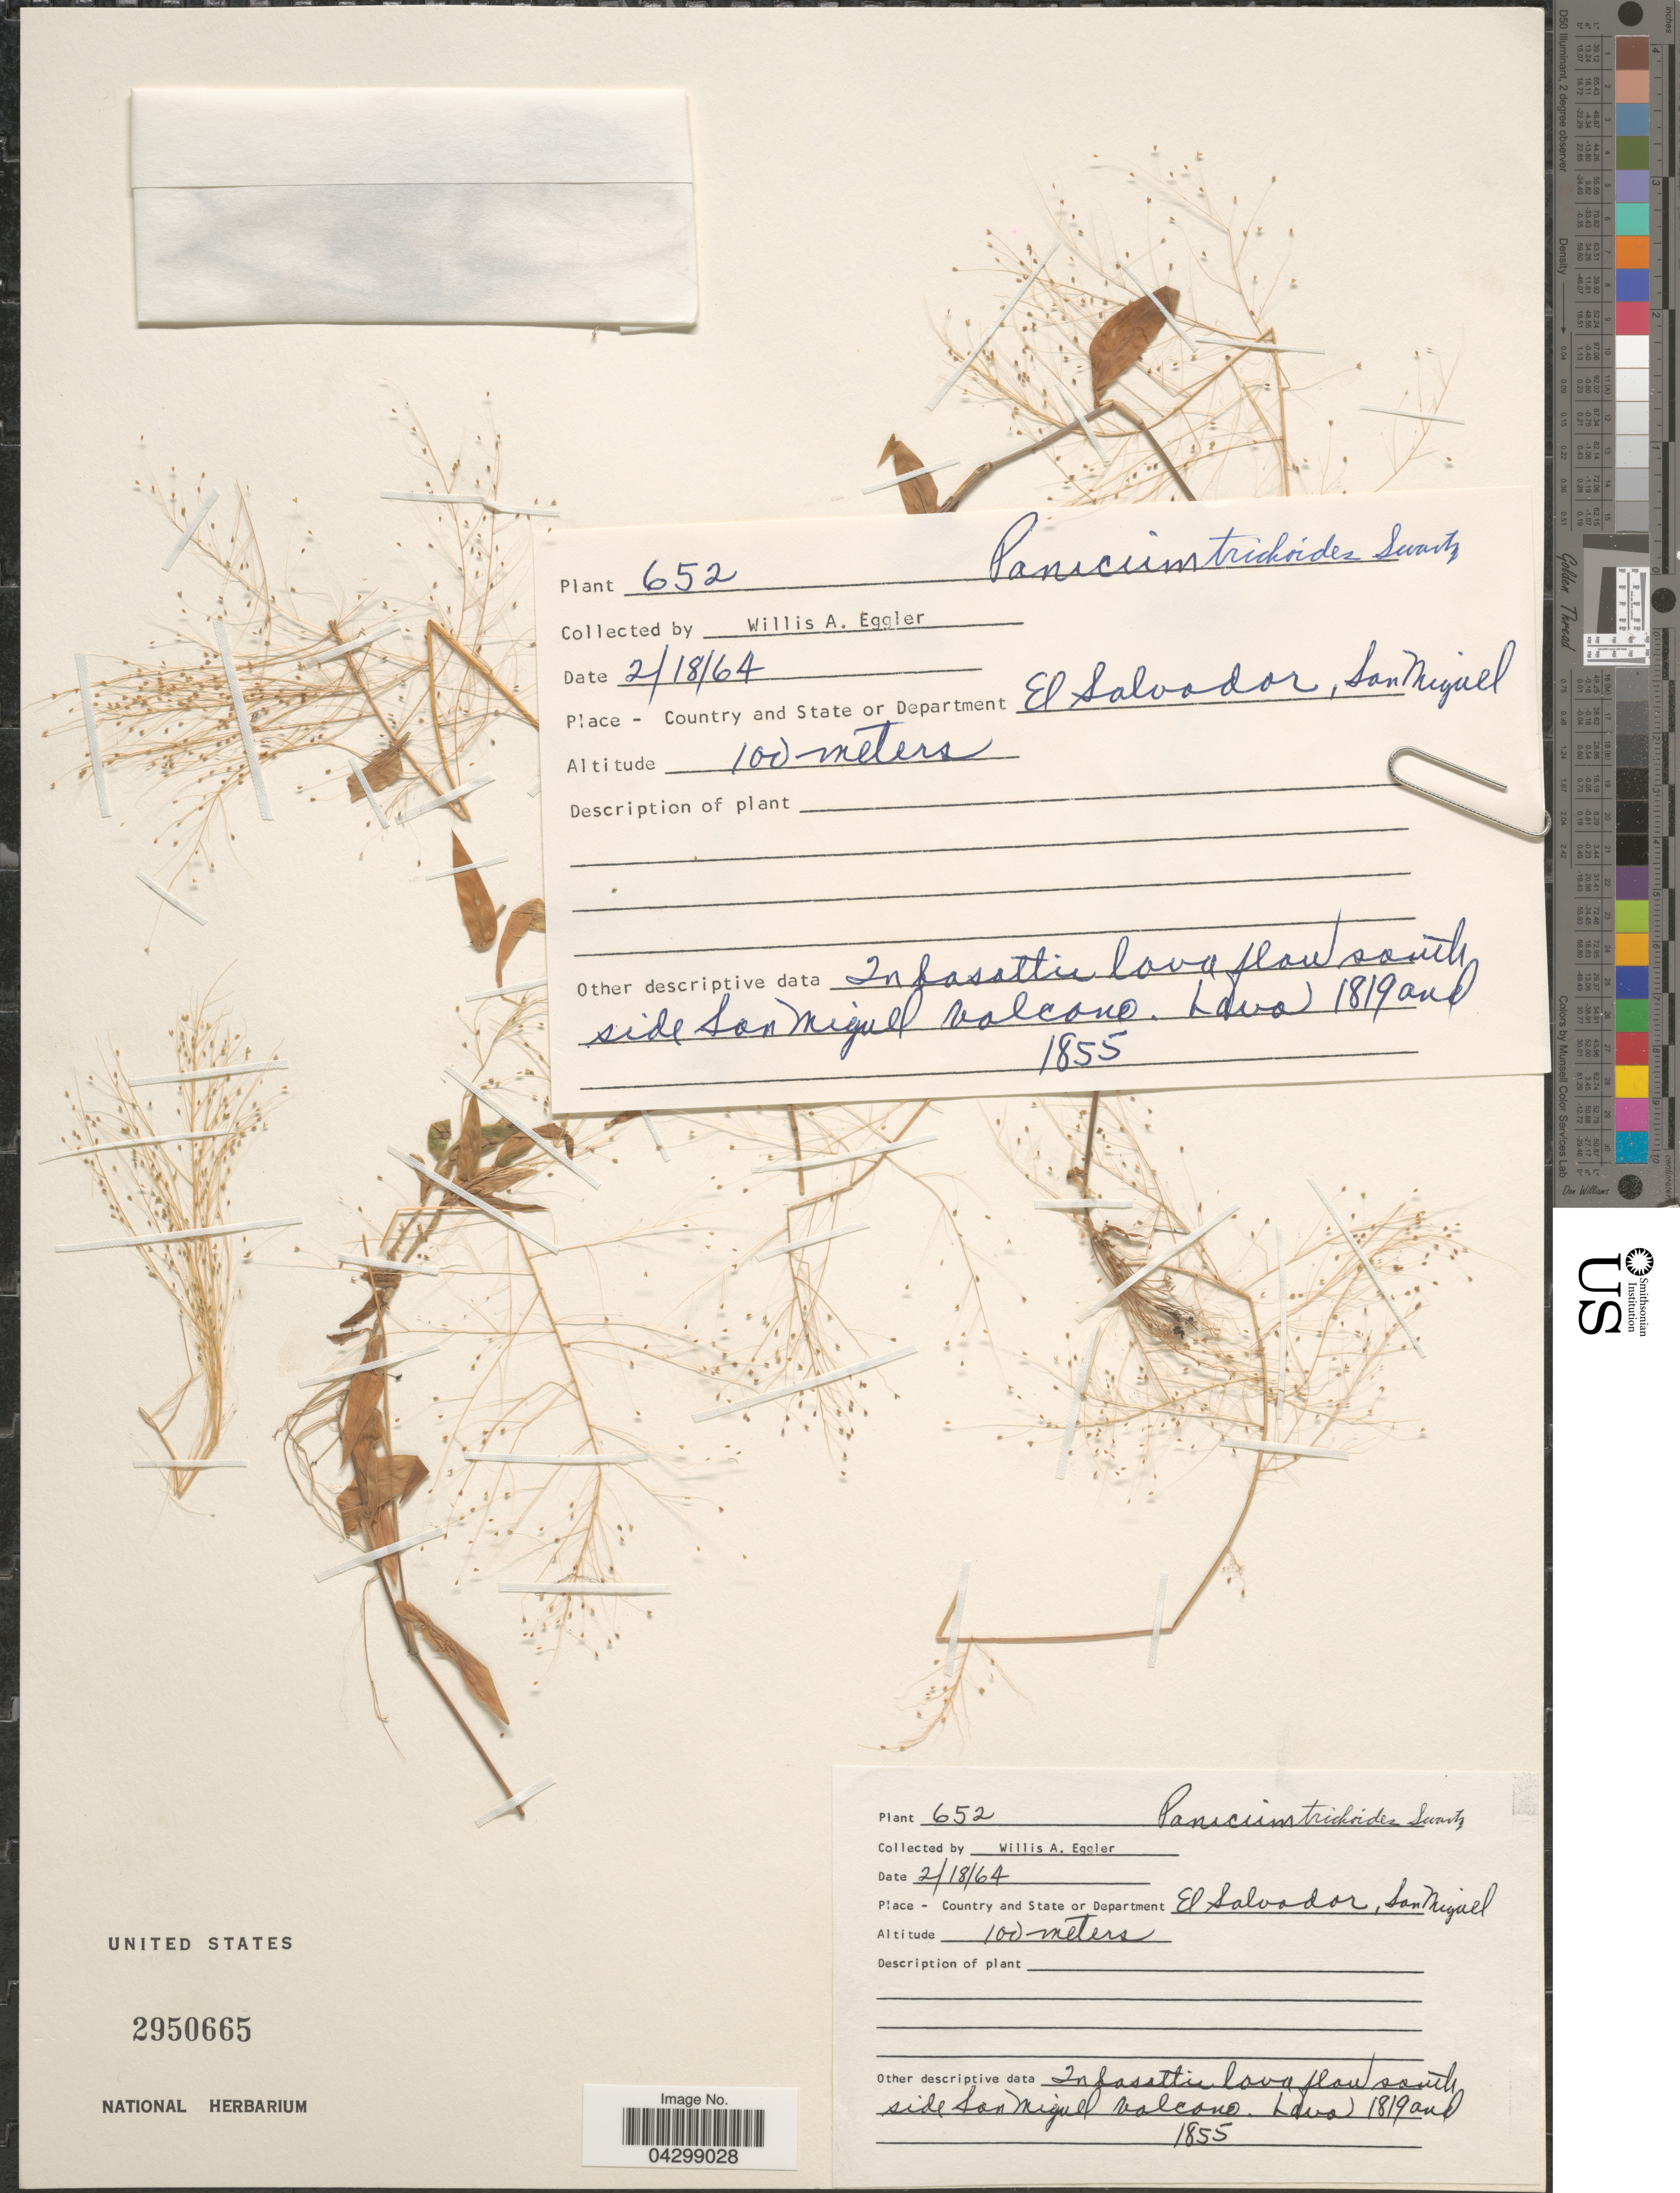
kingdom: Plantae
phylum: Tracheophyta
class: Liliopsida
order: Poales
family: Poaceae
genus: Panicum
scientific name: Panicum trichoides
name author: Sw.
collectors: W. A. Eggler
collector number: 652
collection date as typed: Transcribed d/m/y: 18/2/64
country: El Salvador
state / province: San Miguel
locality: State or Department San Miguel. In basaltic lava flow south side San Miguel Volcano. Lava 1819 and 1855.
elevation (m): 100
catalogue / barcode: US 2950665